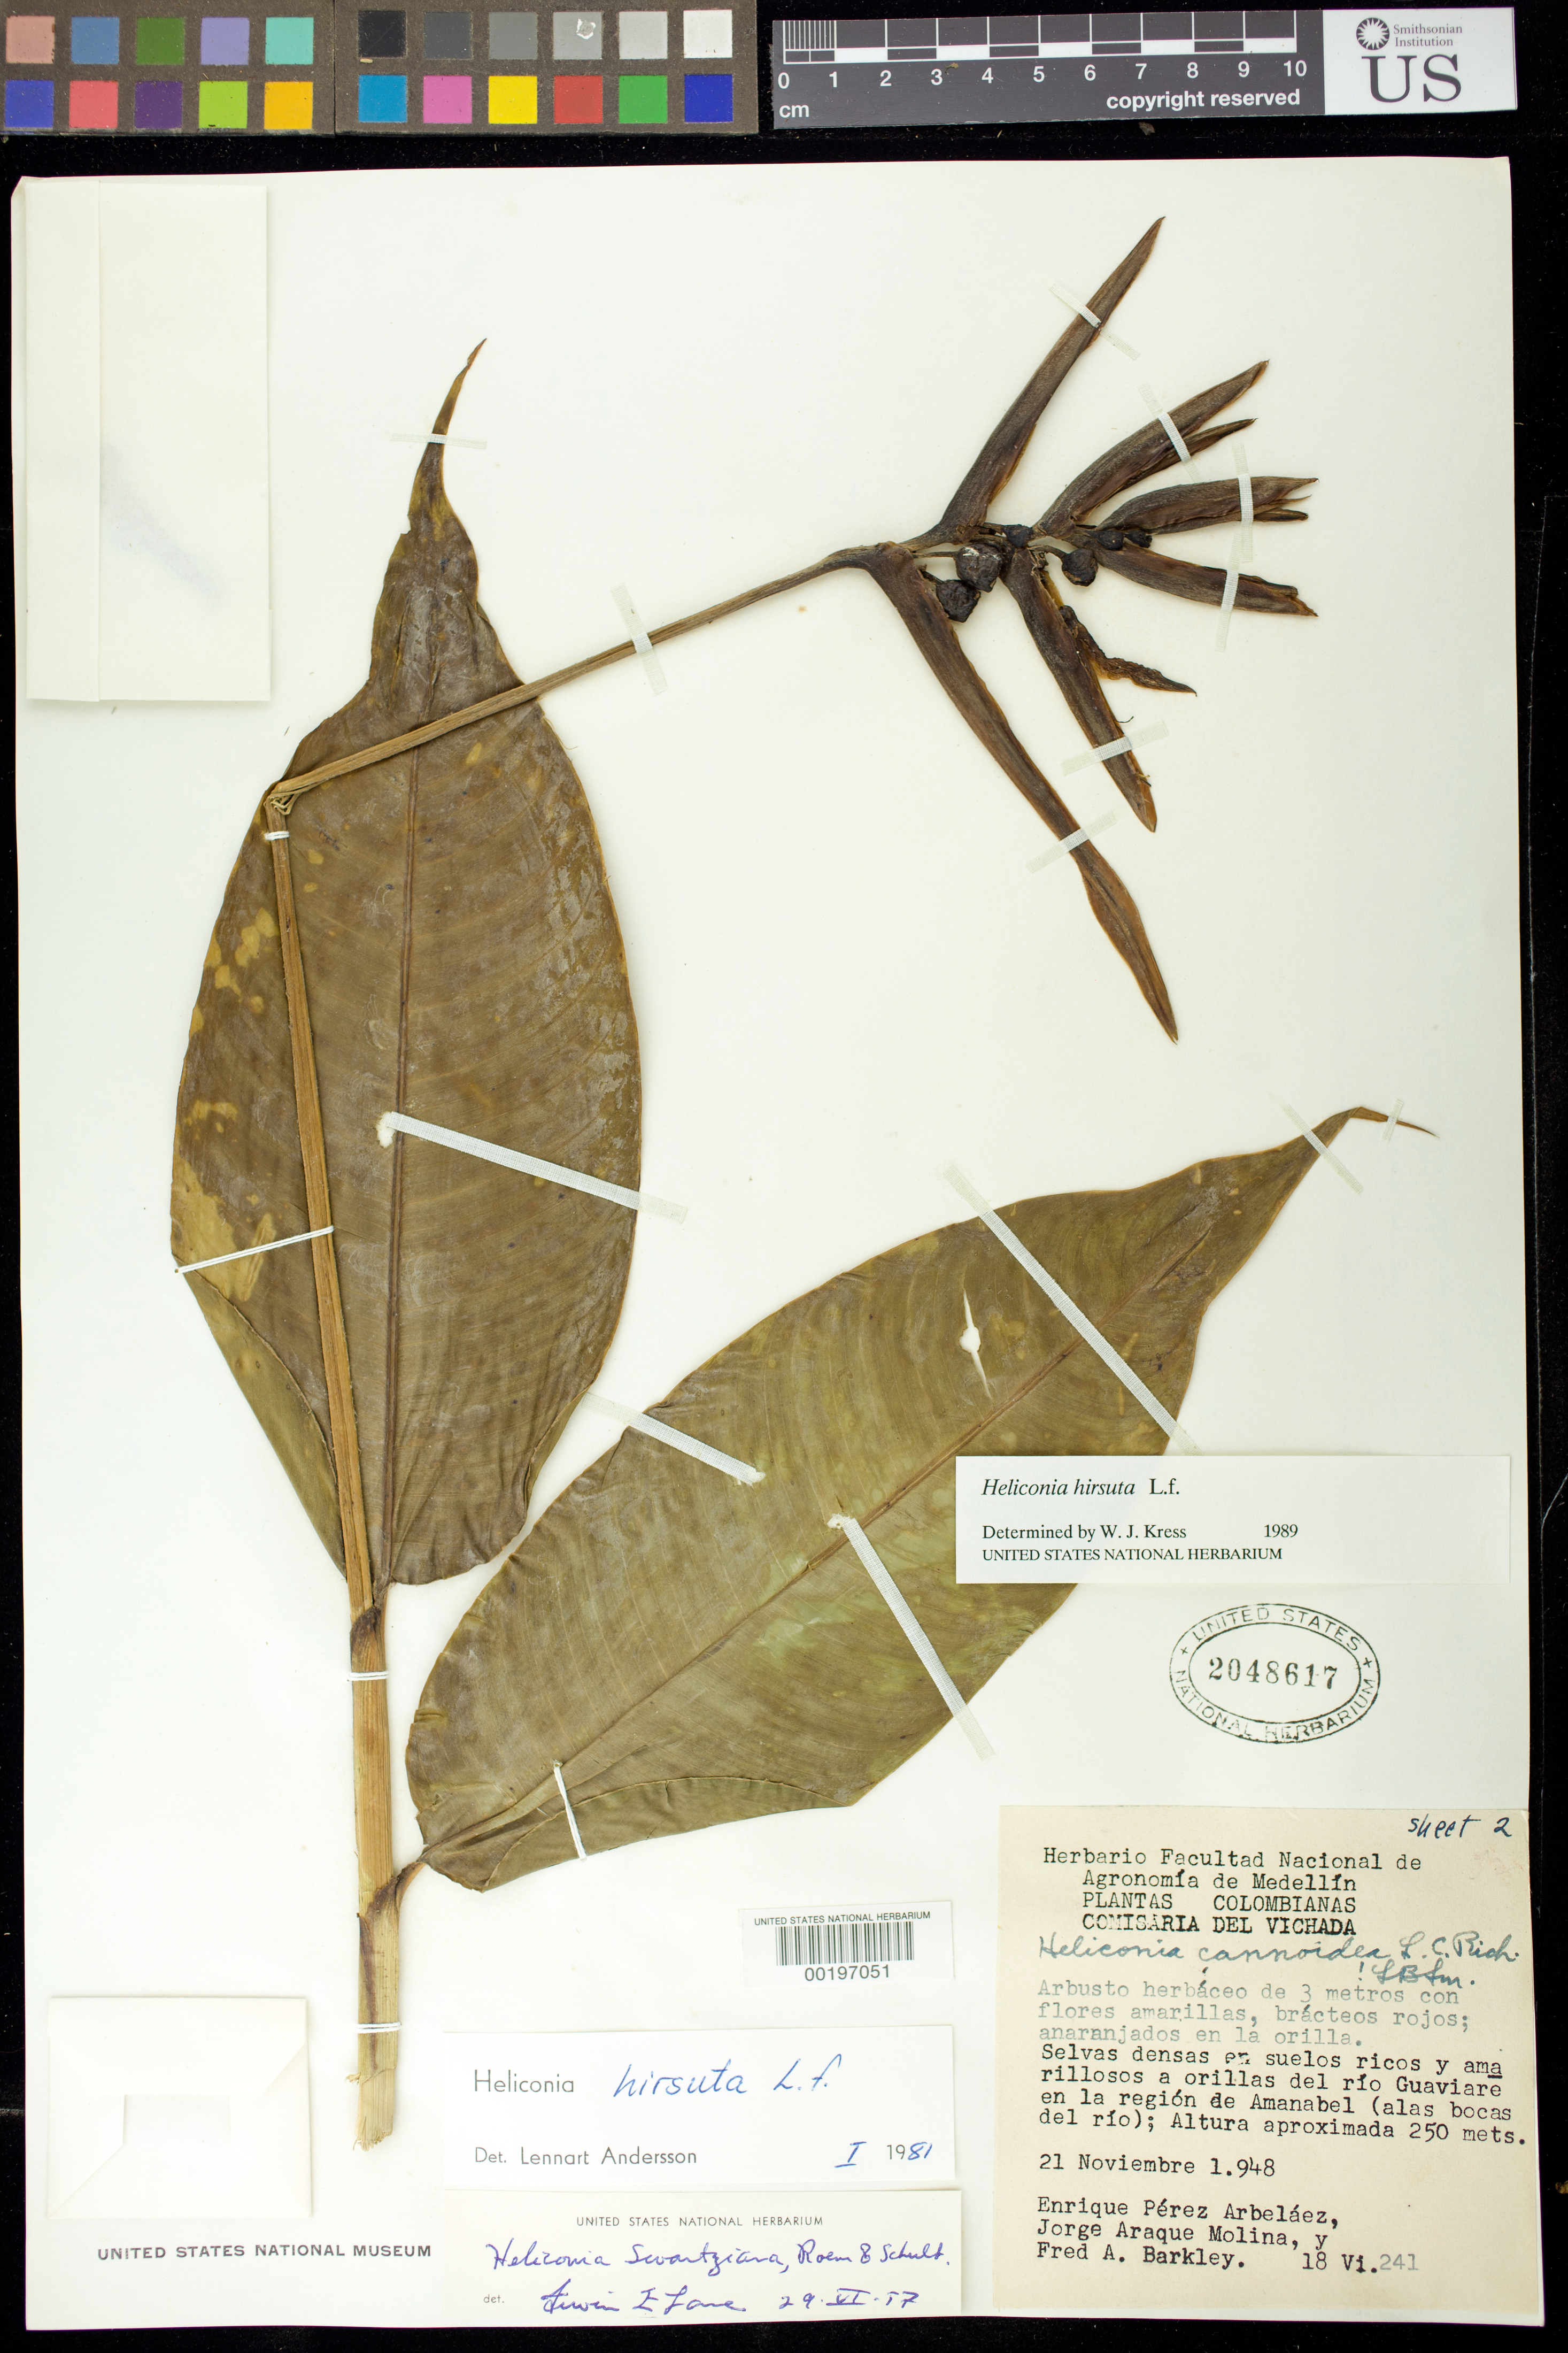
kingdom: Plantae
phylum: Tracheophyta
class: Liliopsida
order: Zingiberales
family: Heliconiaceae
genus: Heliconia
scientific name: Heliconia hirsuta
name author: L. f.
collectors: E. Pérez Arbeláez, J. Araque Molina & F. A. Barkley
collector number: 18vi.241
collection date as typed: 21 Nov 1948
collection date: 1948-11-21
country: Colombia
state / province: Vichada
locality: Banks of Rio Guaviare in region of Amanabel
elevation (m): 250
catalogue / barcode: US 2048617